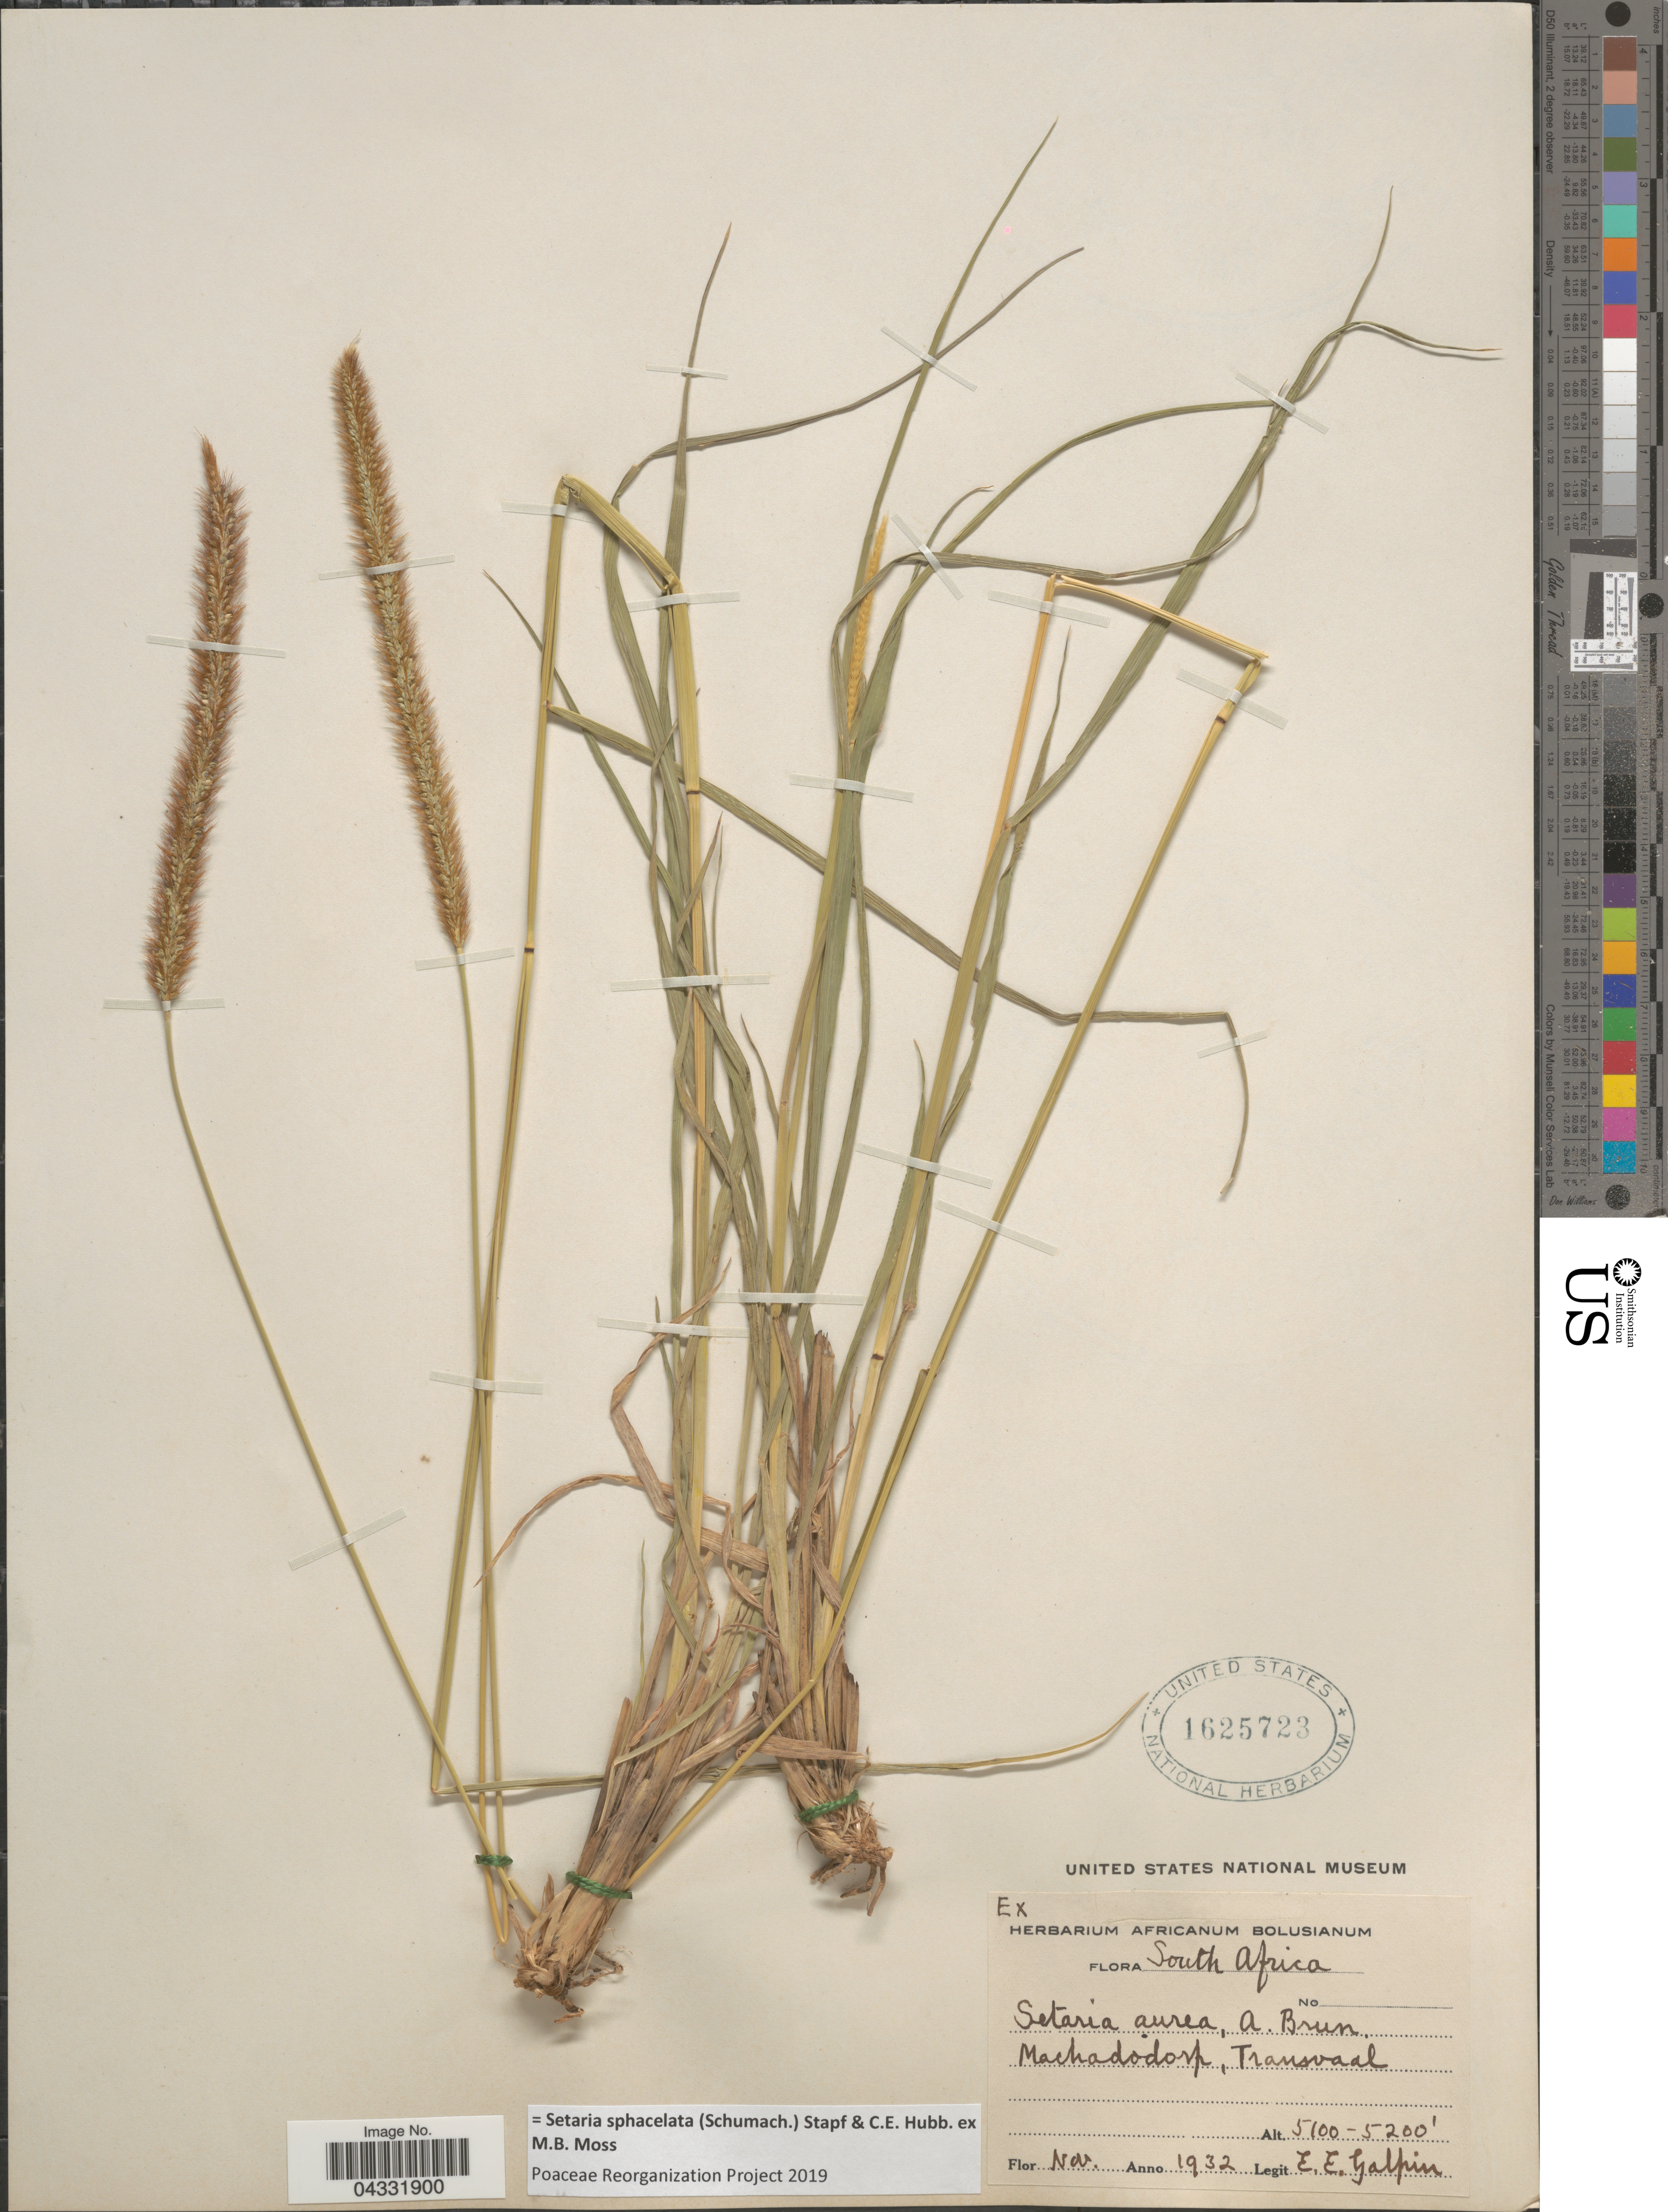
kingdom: Plantae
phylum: Tracheophyta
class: Liliopsida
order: Poales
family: Poaceae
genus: Setaria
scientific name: Setaria sphacelata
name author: (Schumach.) Stapf & Hubb. ex Moss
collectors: E. Galpin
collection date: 1932-11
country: South Africa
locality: Machadodorp, Transvaal.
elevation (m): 1554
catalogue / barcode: US 1625723